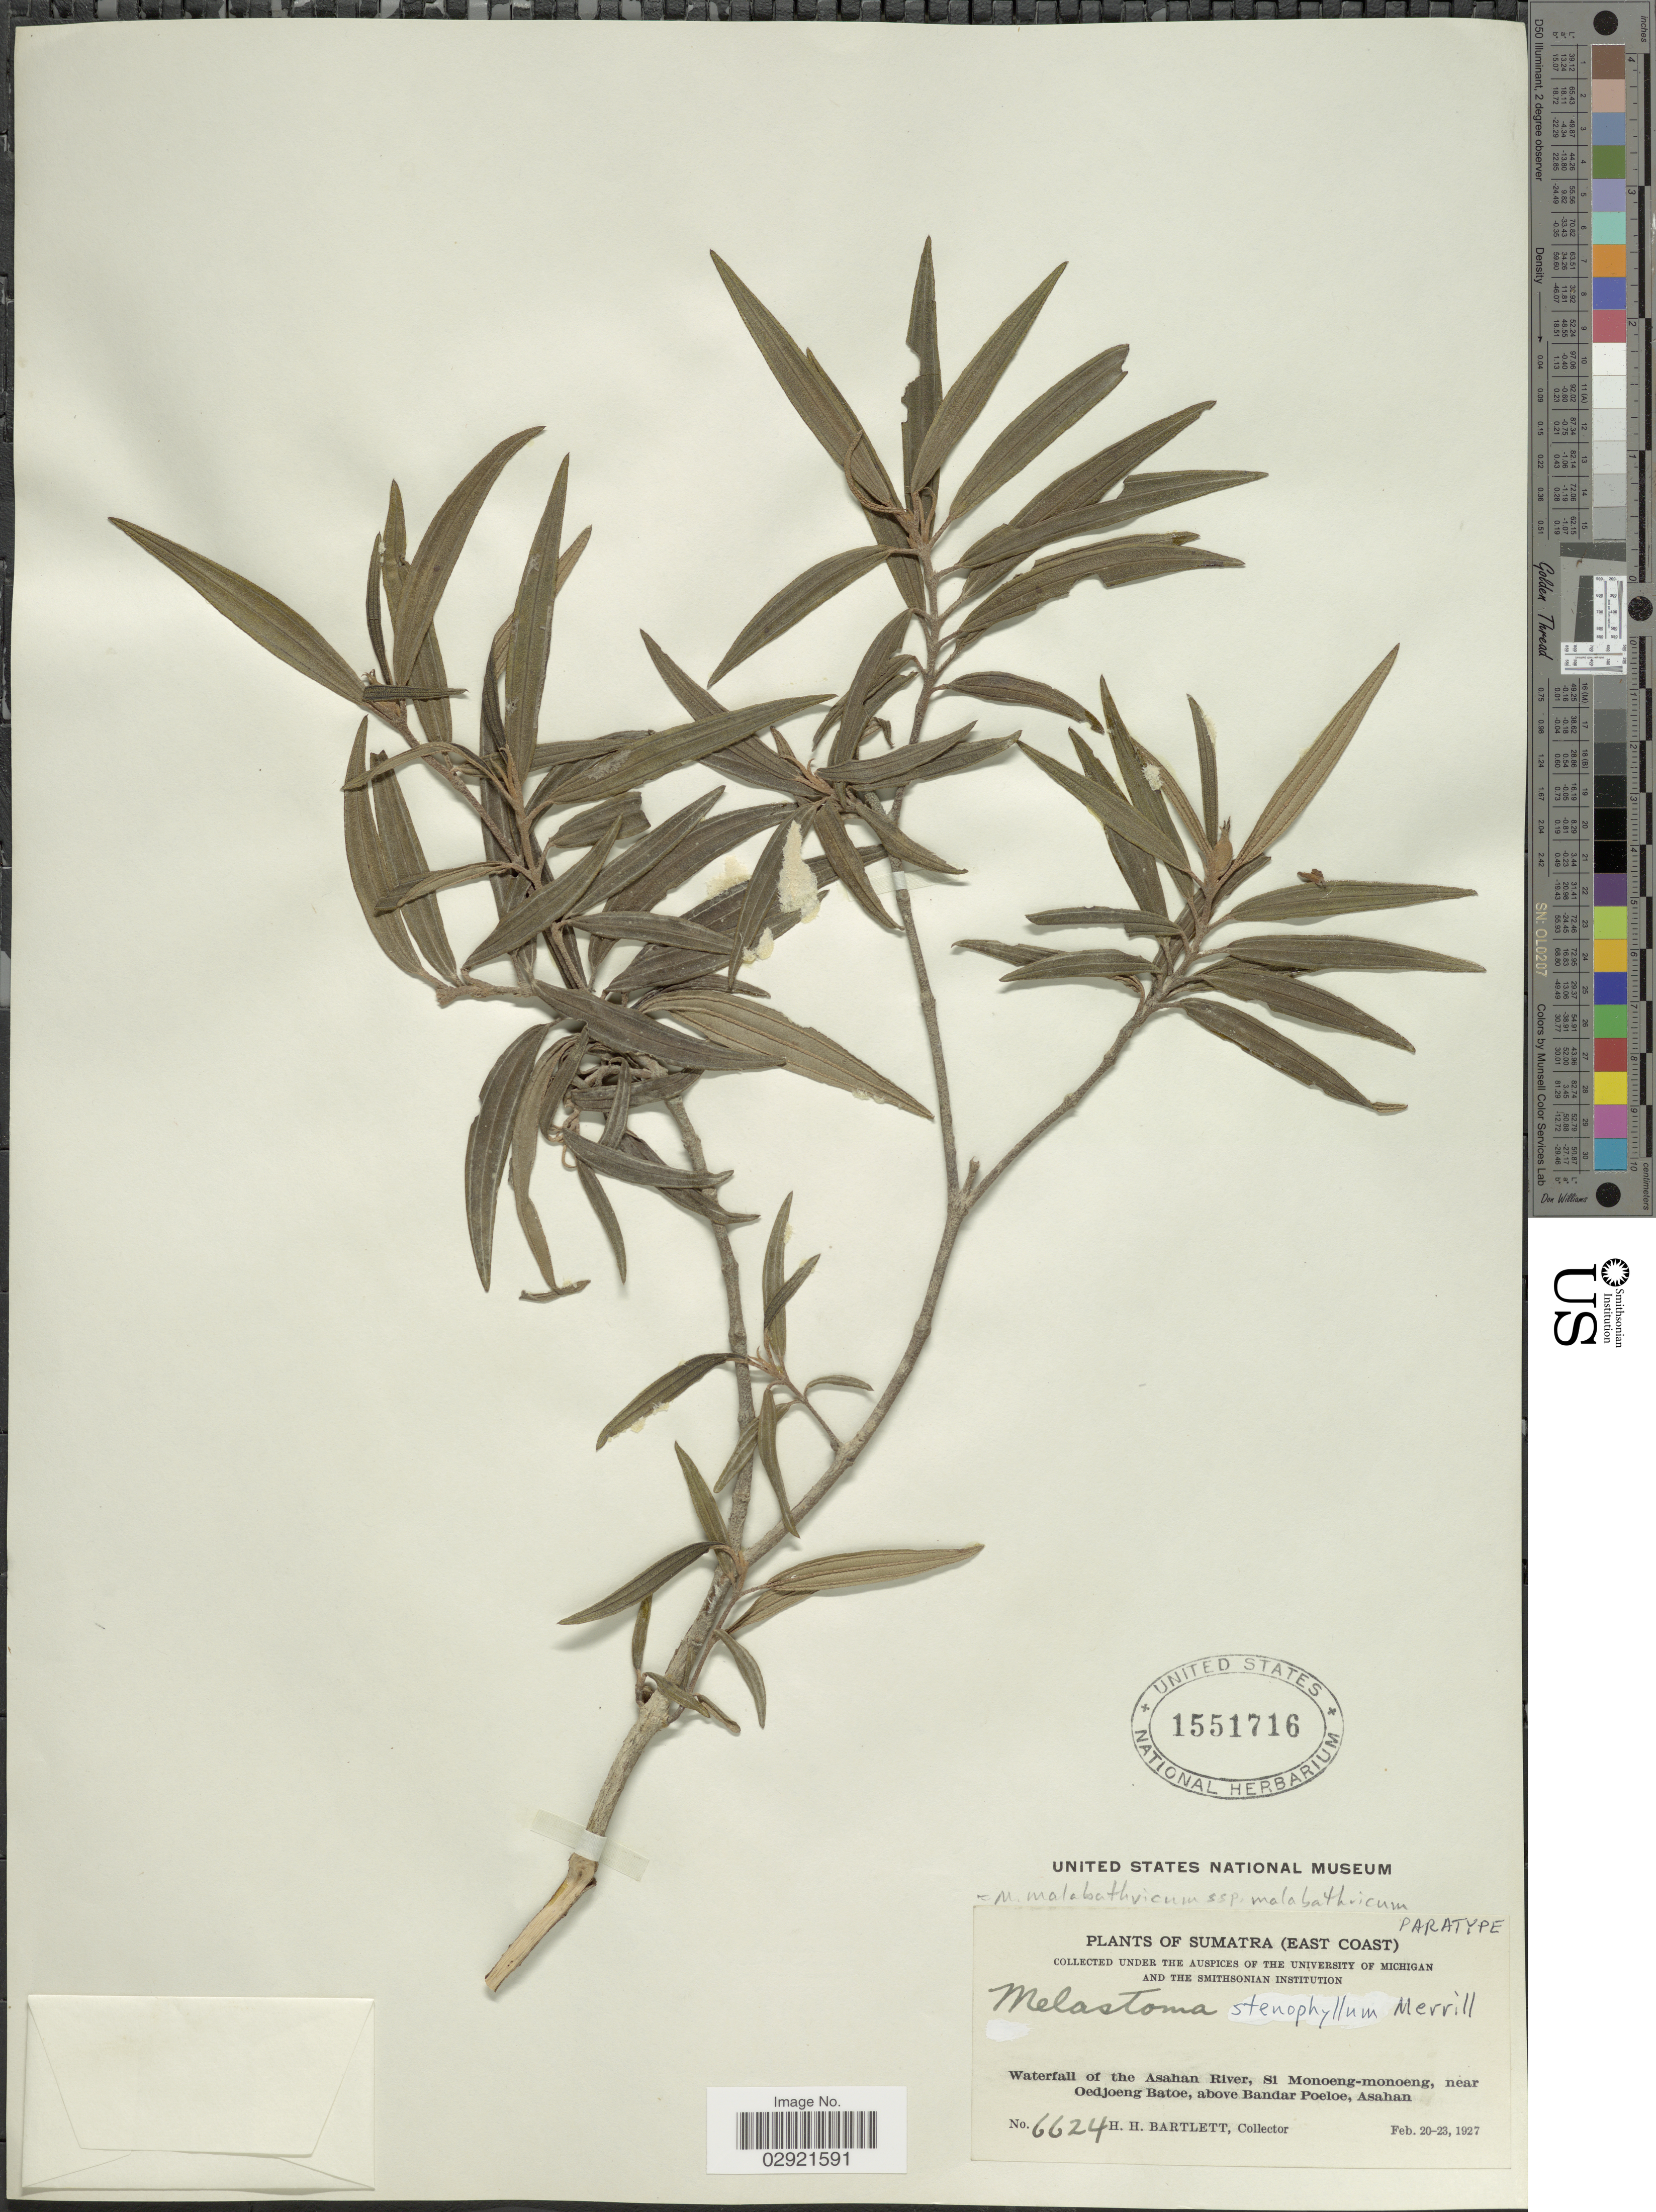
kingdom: Plantae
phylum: Tracheophyta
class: Magnoliopsida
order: Myrtales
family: Melastomataceae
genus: Melastoma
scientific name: Melastoma malabathricum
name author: L.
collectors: H. H. Bartlett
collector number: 6624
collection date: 1927-02-20/1927-02-23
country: Indonesia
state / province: Sumatra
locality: Sumatra (East Coast). Waterfall of the Asahan River, Si Monoeng-monoeng, near Oedjoeng Batoe, above Bandar Poeloe, Asahan.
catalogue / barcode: US 1551716